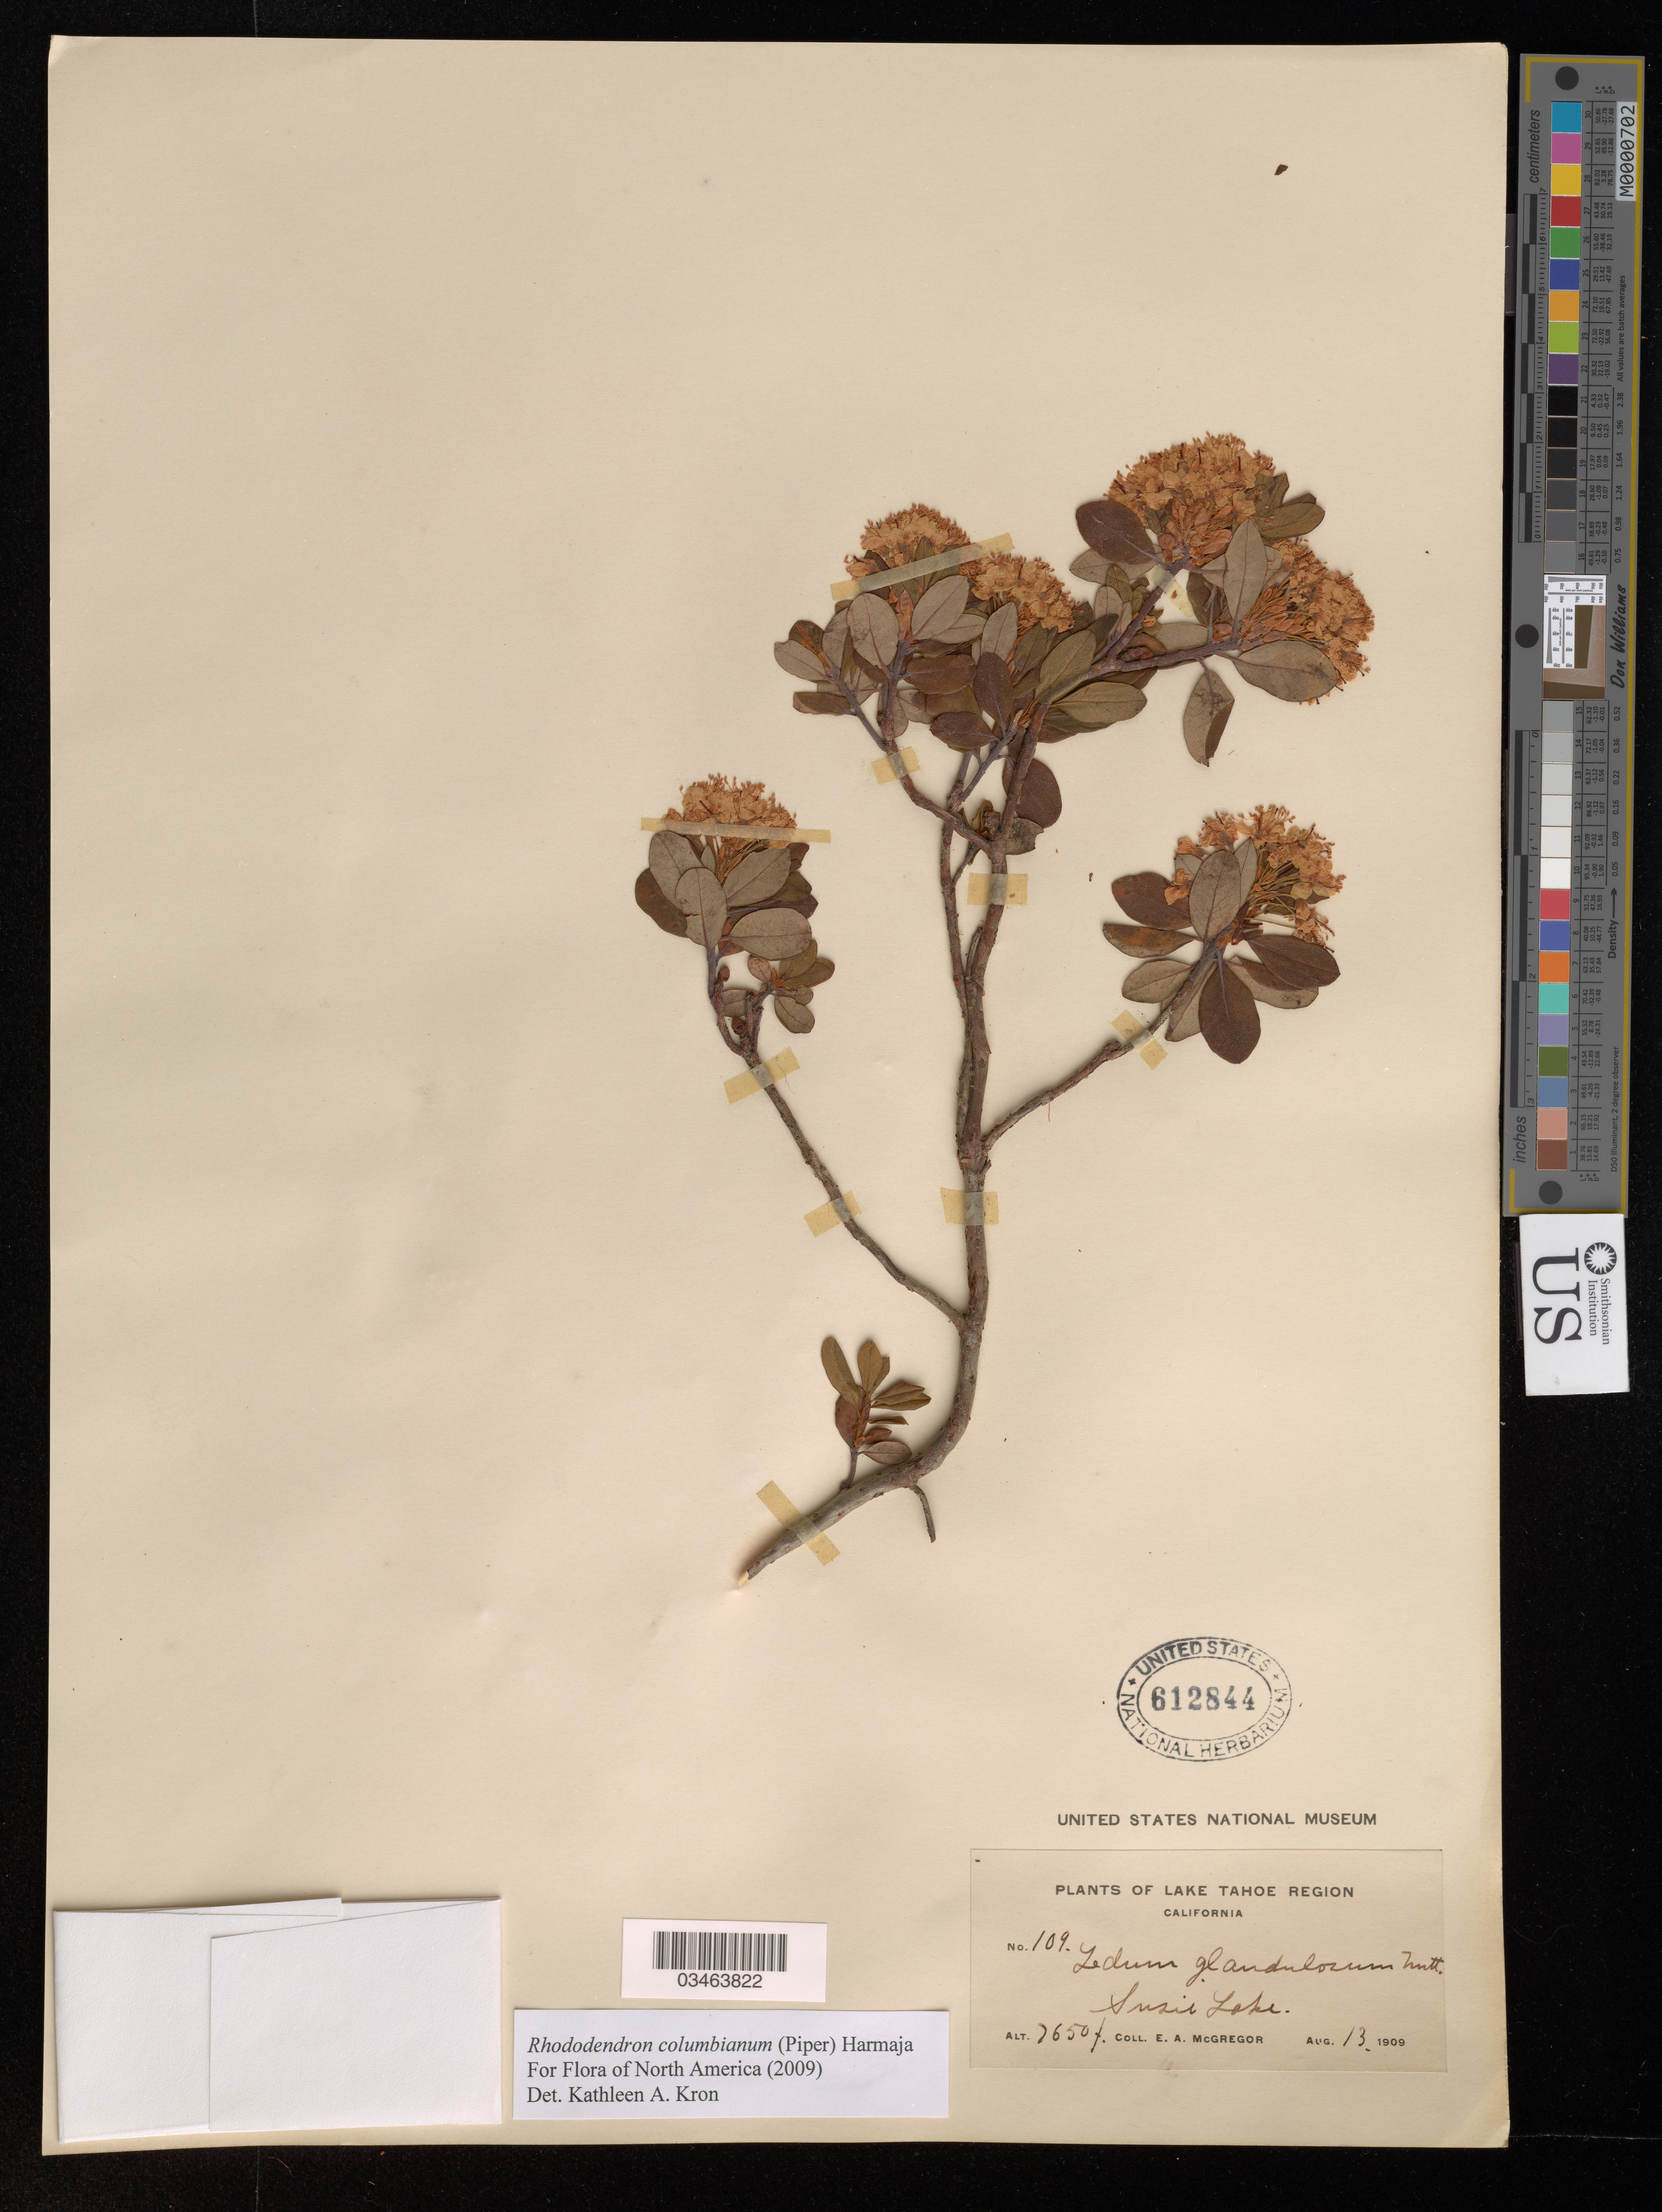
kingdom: Plantae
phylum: Tracheophyta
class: Magnoliopsida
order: Ericales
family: Ericaceae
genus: Rhododendron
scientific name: Rhododendron columbianum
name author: (Piper) Harmaja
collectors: E. A. McGregor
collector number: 109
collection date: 1909-08-13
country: United States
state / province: California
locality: Lake Tahoe Region. Suzie Lake.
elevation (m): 2332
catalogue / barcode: US 612844